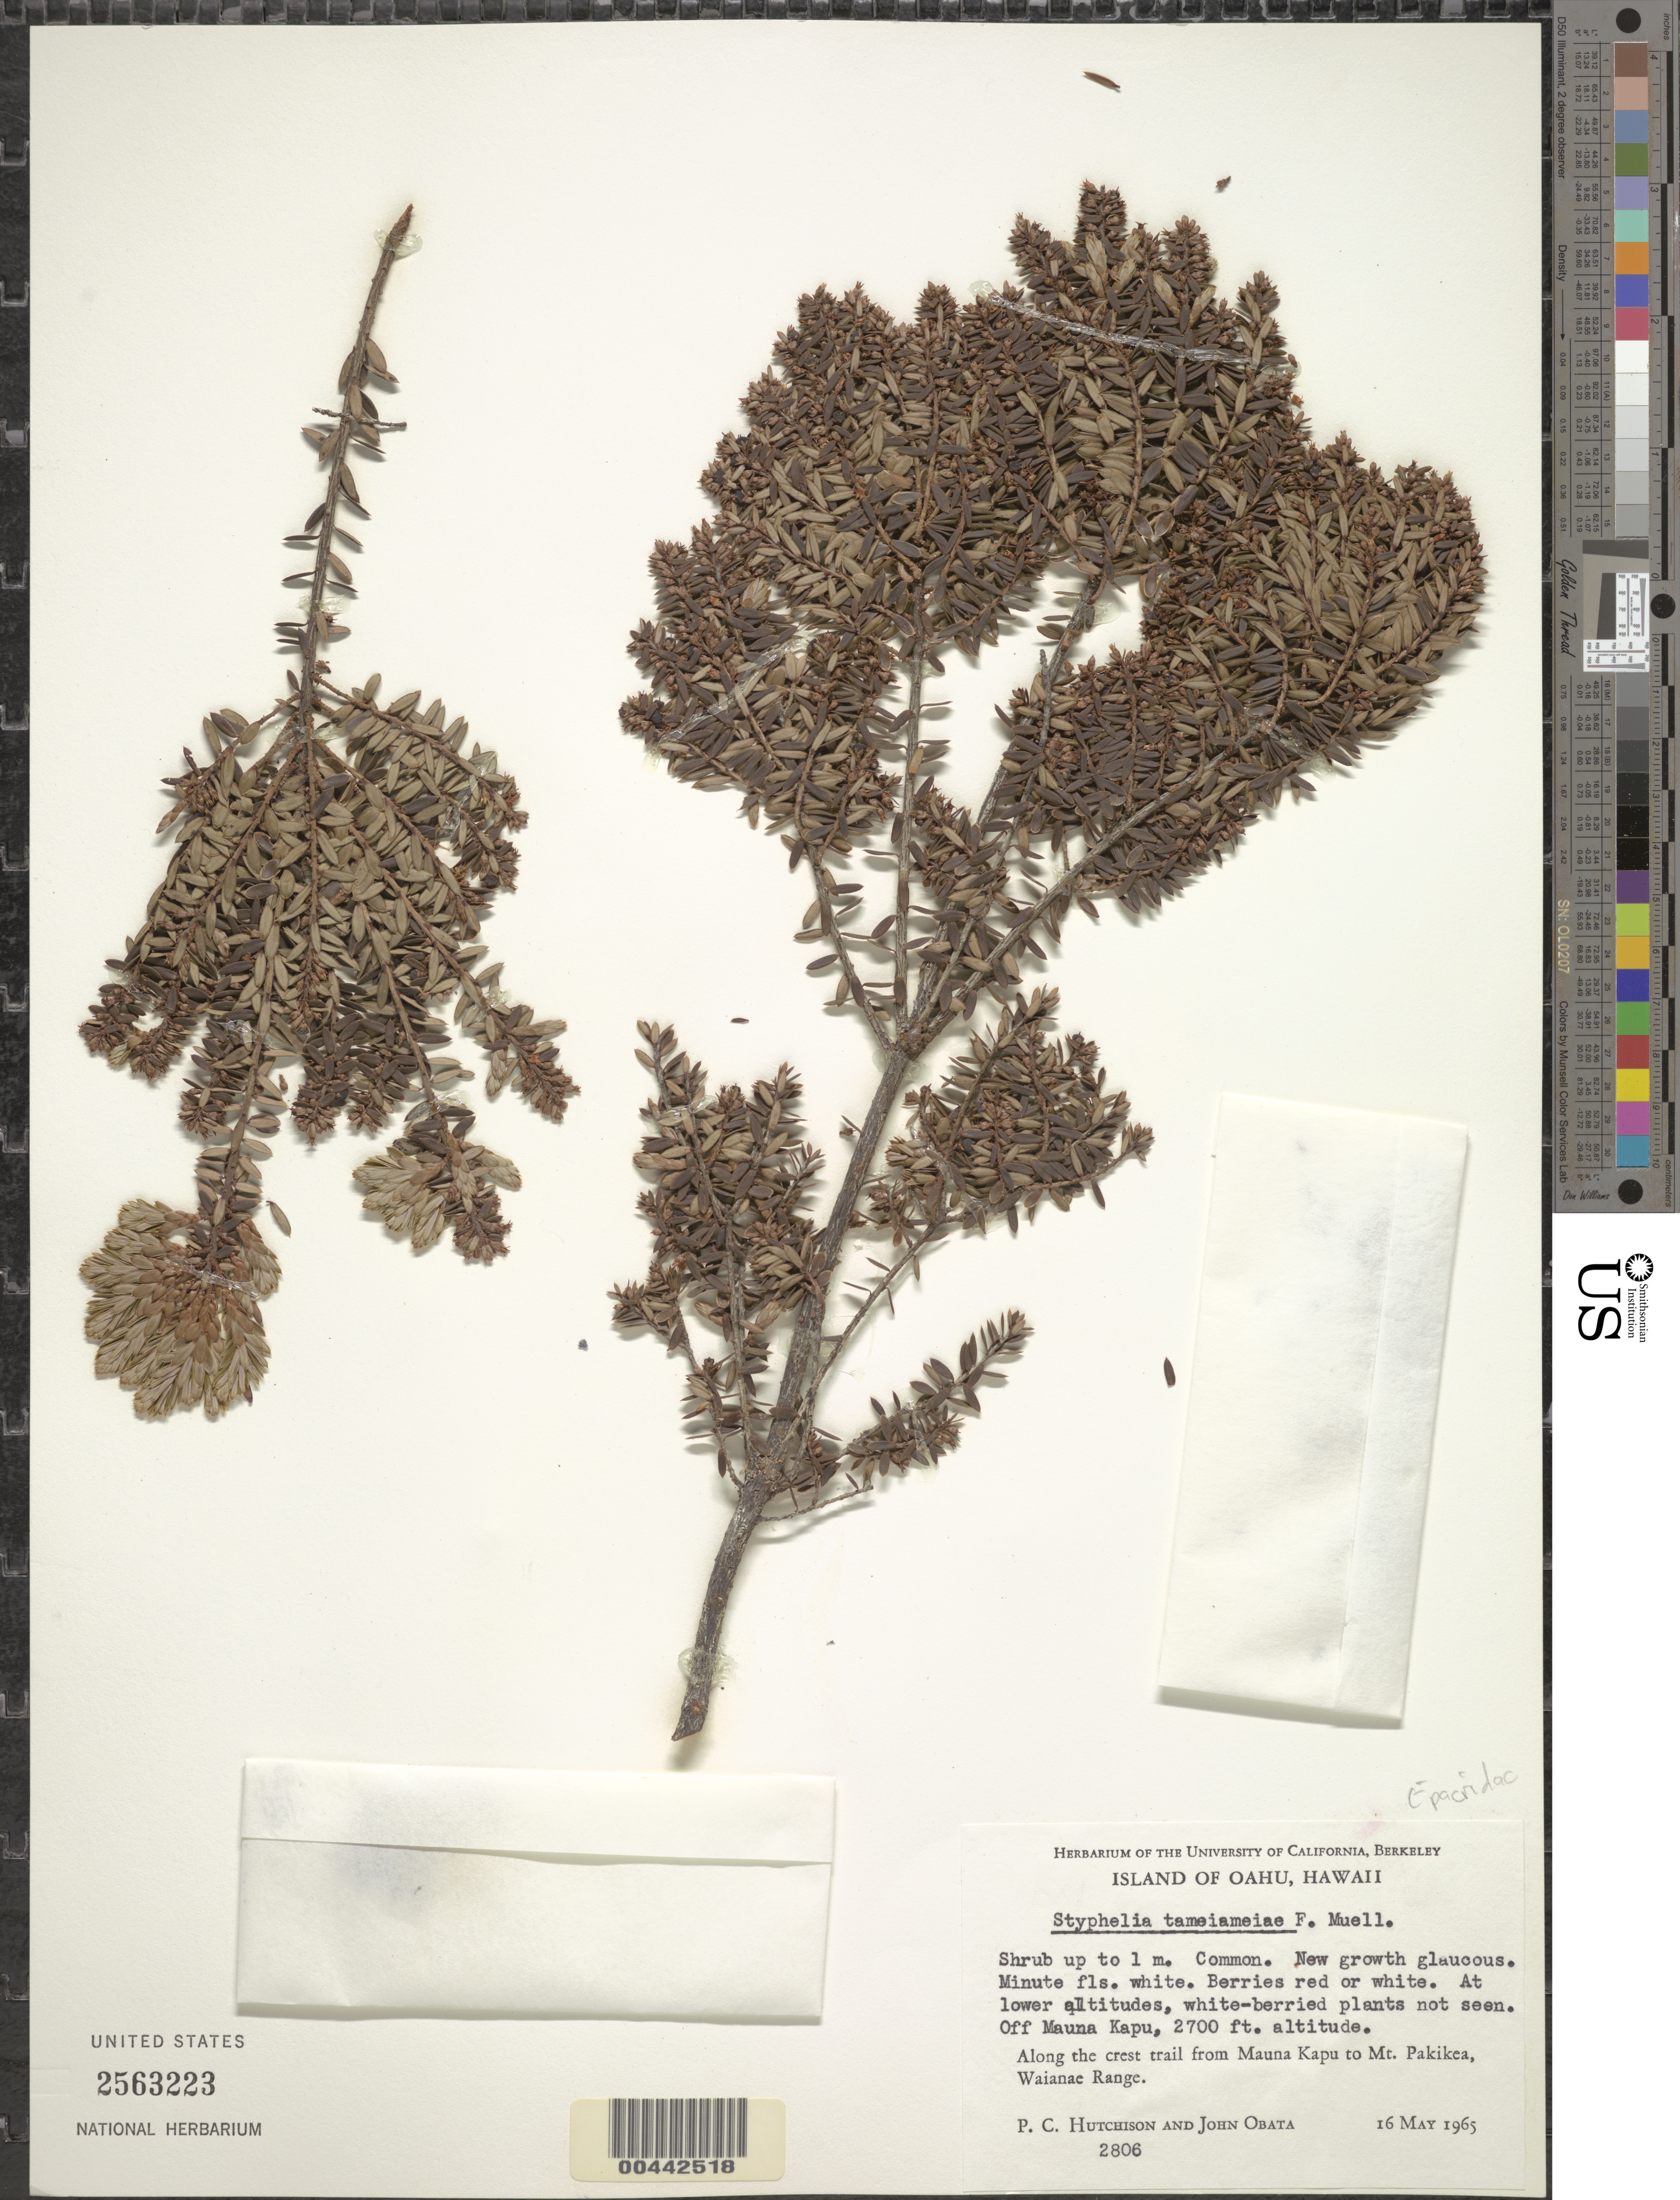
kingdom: Plantae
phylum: Tracheophyta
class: Magnoliopsida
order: Ericales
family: Ericaceae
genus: Leptecophylla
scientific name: Leptecophylla tameiameiae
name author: (Cham. & Schltdl.) C.M. Weiller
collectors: P. C. Hutchison & J. Obata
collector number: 2806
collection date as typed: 16 May 1965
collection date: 1965-05-16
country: United States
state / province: Hawaii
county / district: Honolulu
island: Oahu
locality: Along the crest trail from Mauna Kapu to Mt. Pakikea, Waianae Range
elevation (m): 823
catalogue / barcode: US 2563223